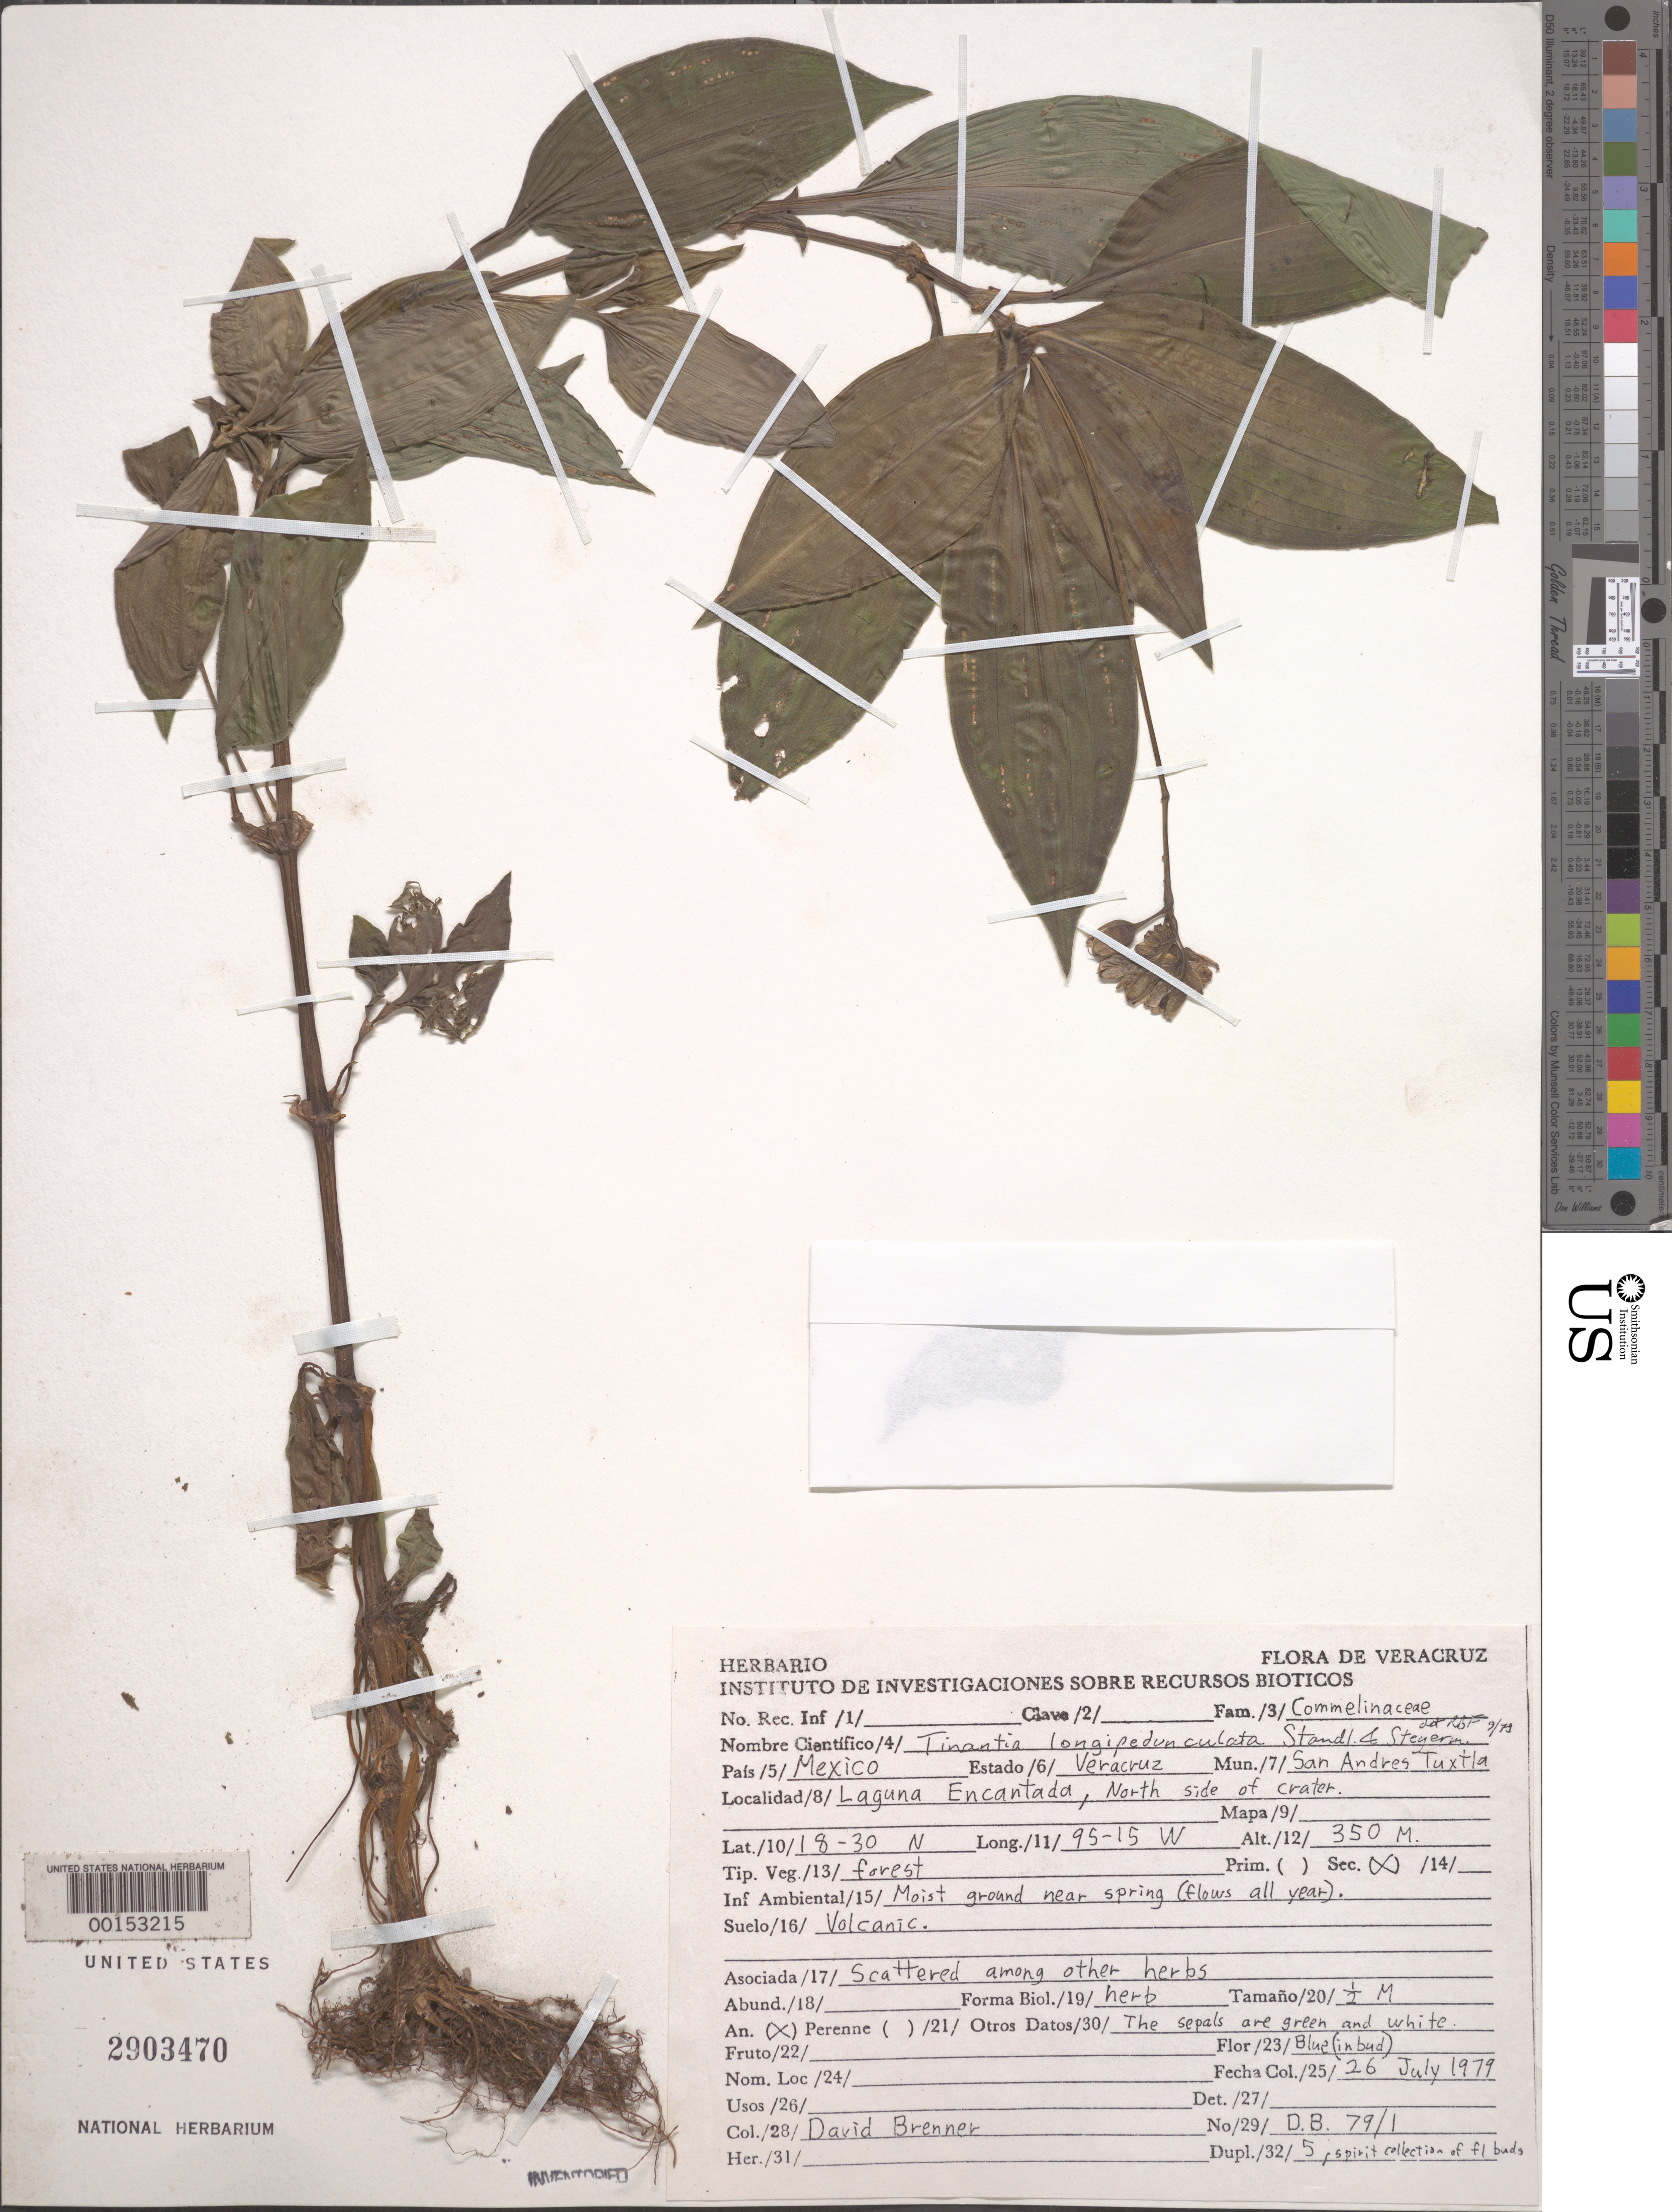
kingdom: Plantae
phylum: Tracheophyta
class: Liliopsida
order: Commelinales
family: Commelinaceae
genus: Tinantia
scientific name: Tinantia longipedunculata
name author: Standl. & Steyerm.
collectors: P. Brenner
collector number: D.b. 79/1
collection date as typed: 26 Jul 1979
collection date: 1979-07-26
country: Mexico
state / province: Veracruz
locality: Laguna encantada, n side of crater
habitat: Moist volcanic soil near spring, forest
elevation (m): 350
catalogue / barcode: US 2903470